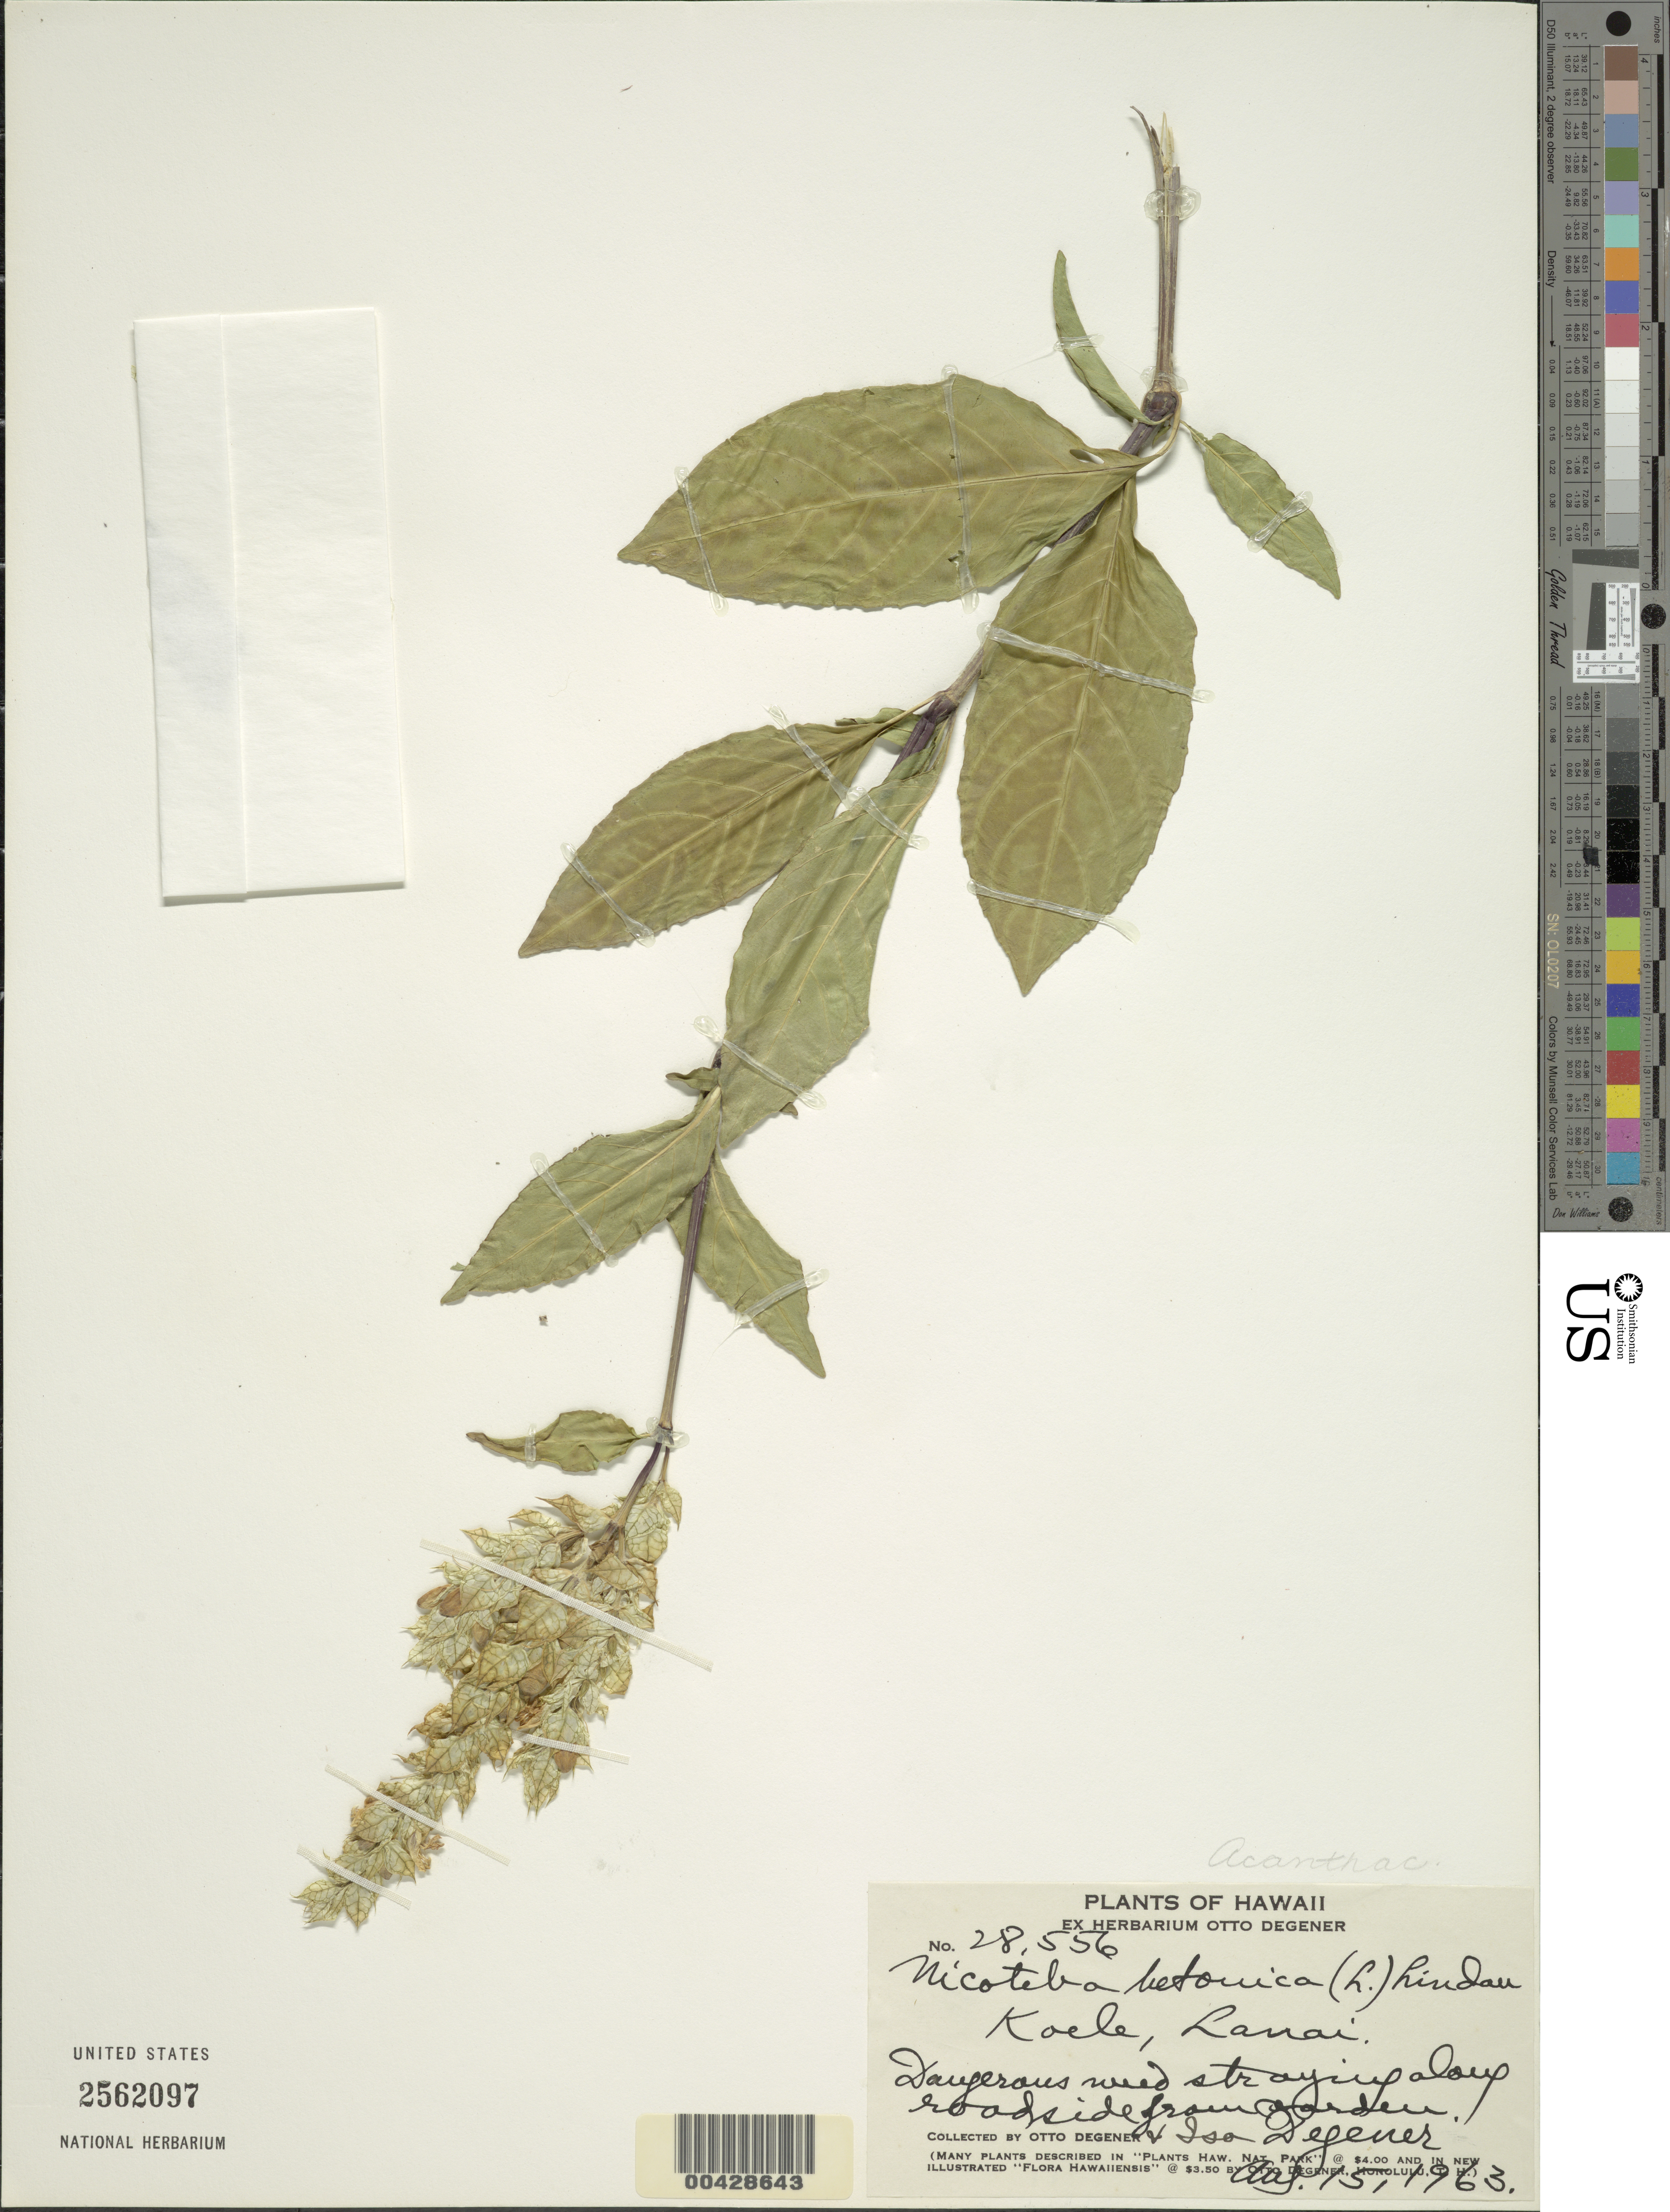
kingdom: Plantae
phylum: Tracheophyta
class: Magnoliopsida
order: Lamiales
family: Acanthaceae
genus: Justicia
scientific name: Justicia betonica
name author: L.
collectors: O. Degener & I. Degener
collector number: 28556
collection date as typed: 15 Aug 1963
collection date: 1963-08-15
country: United States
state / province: Hawaii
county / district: Maui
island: Lana'i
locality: Koele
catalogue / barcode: US 2562097